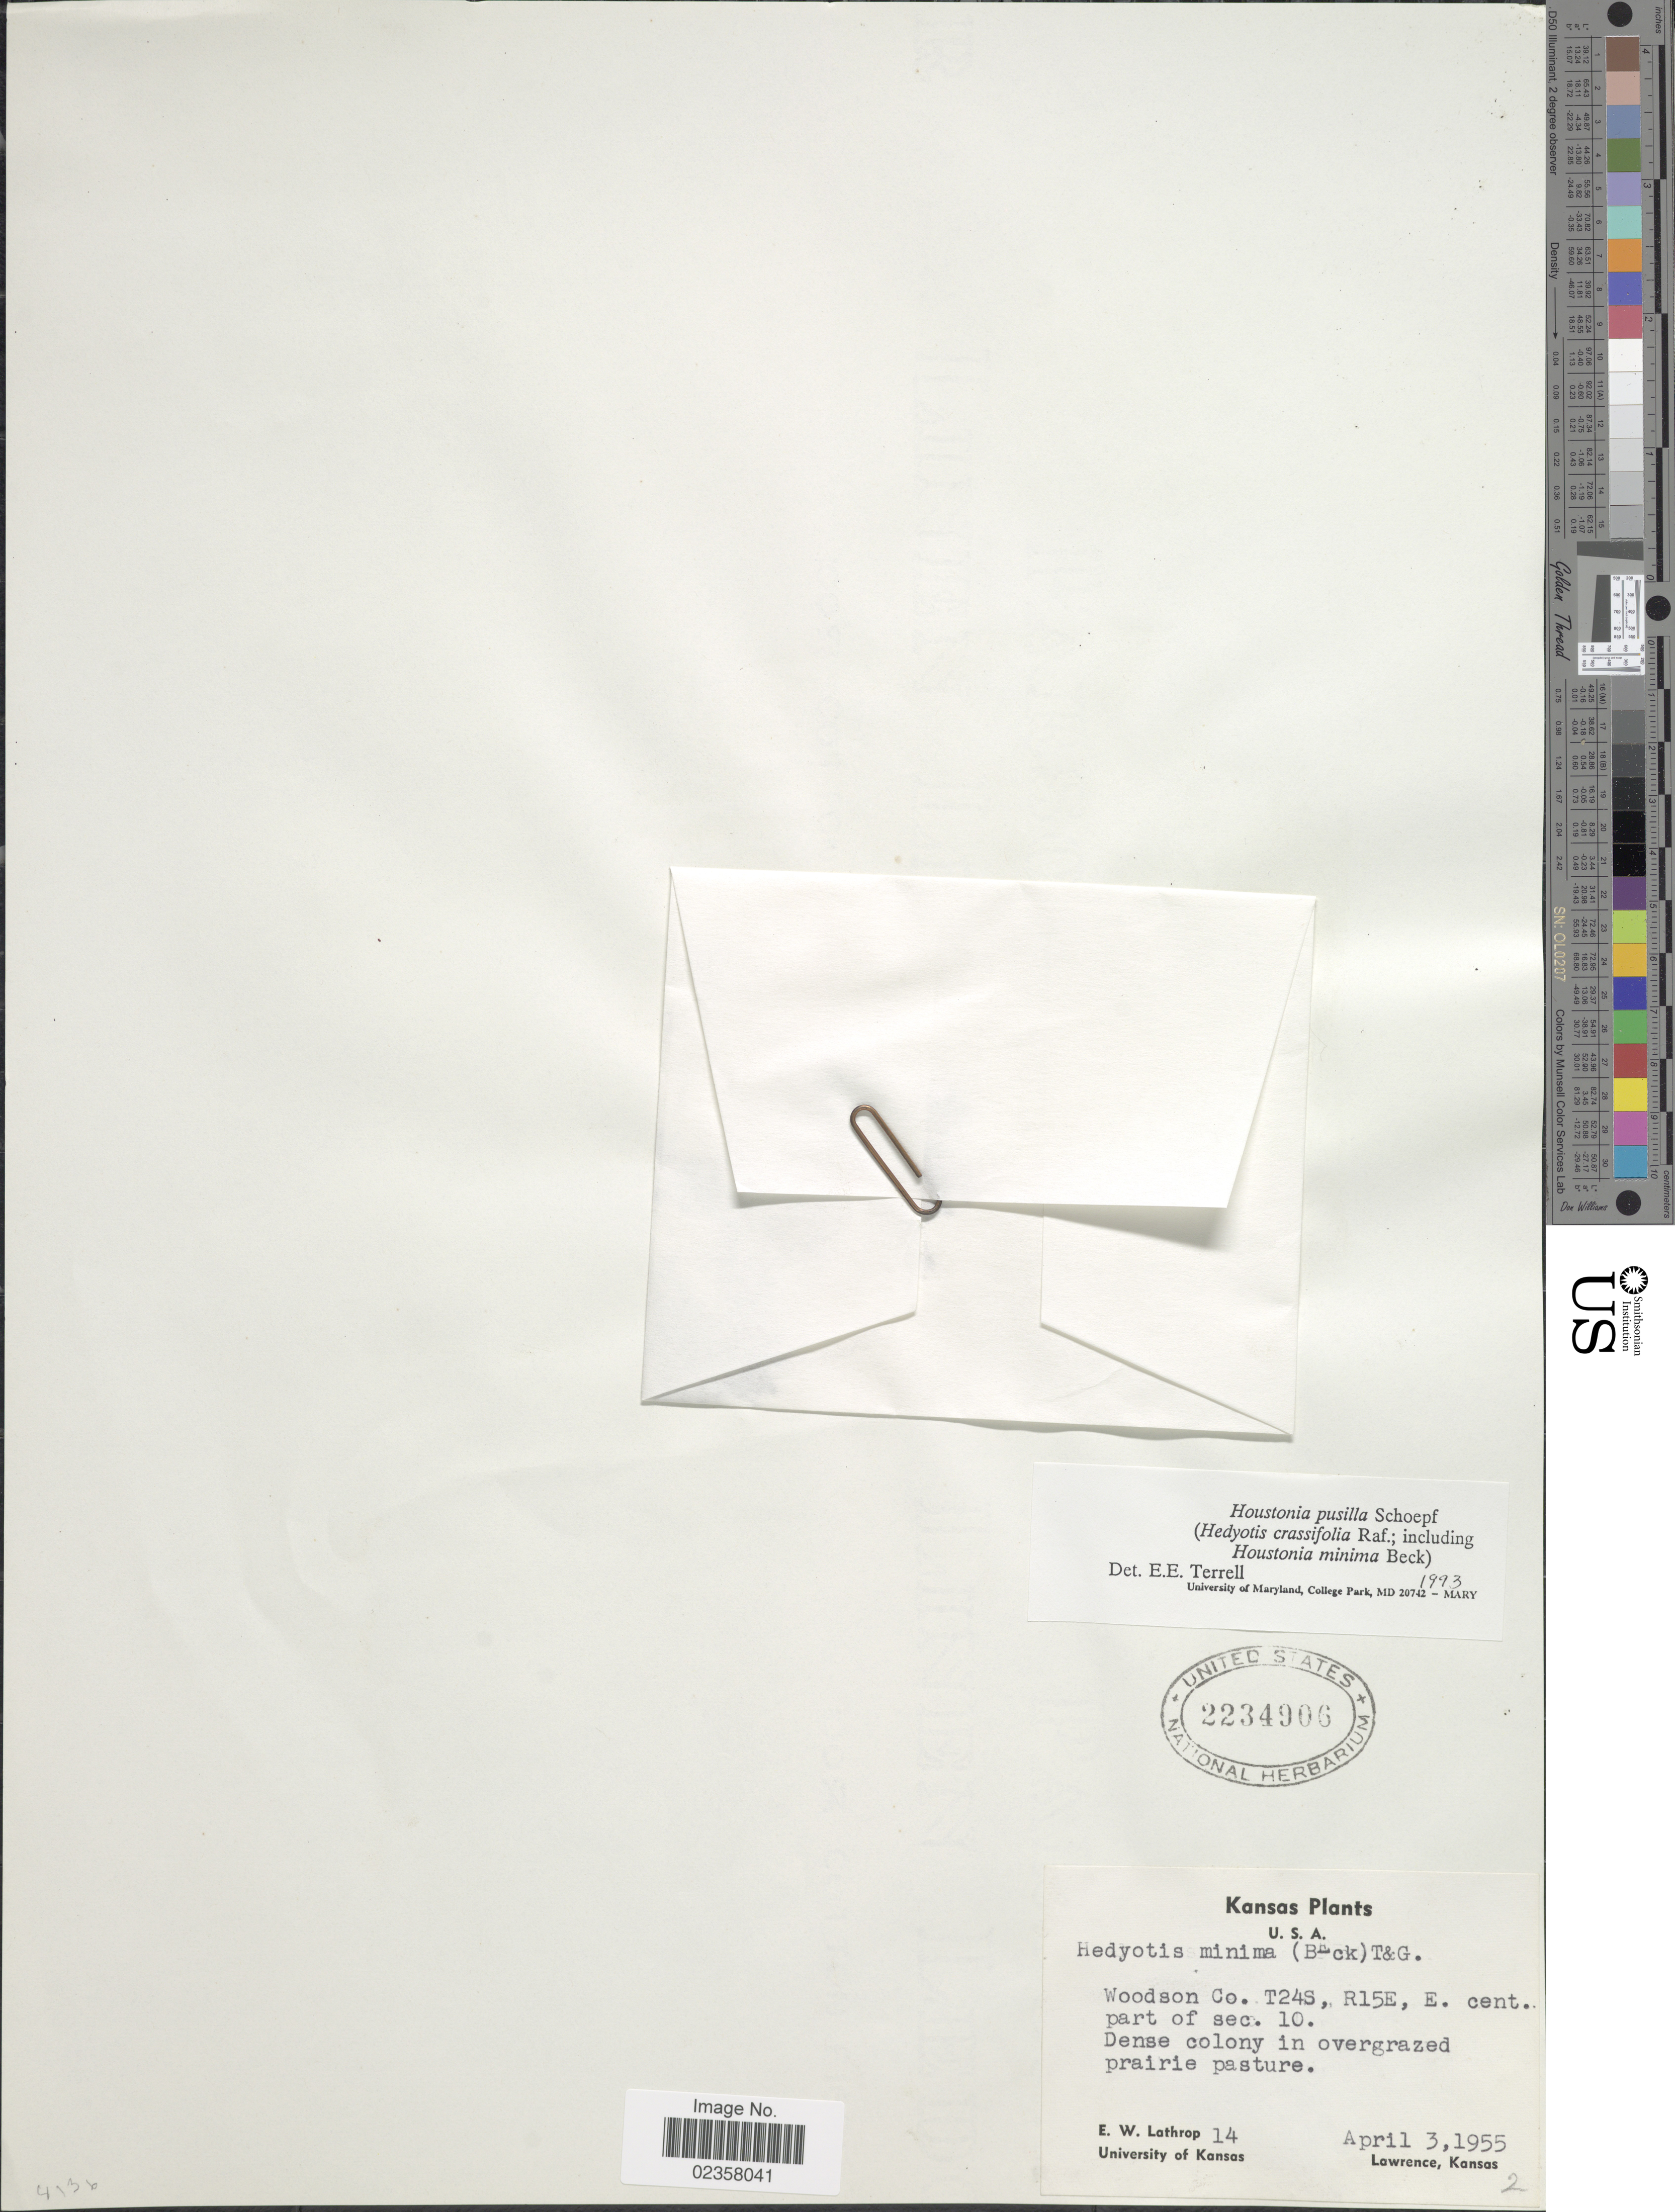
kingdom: Plantae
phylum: Tracheophyta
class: Magnoliopsida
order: Gentianales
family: Rubiaceae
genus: Houstonia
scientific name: Houstonia pusilla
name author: Schoepf.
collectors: E. W. Lathrop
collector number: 14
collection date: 1955-04-03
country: United States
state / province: Kansas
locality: Kansas, U.S.A. Woodson Co. T24S, R15E, E. cent. part of sec. 10. Lawrence, Kansas.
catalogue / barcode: US 2234906